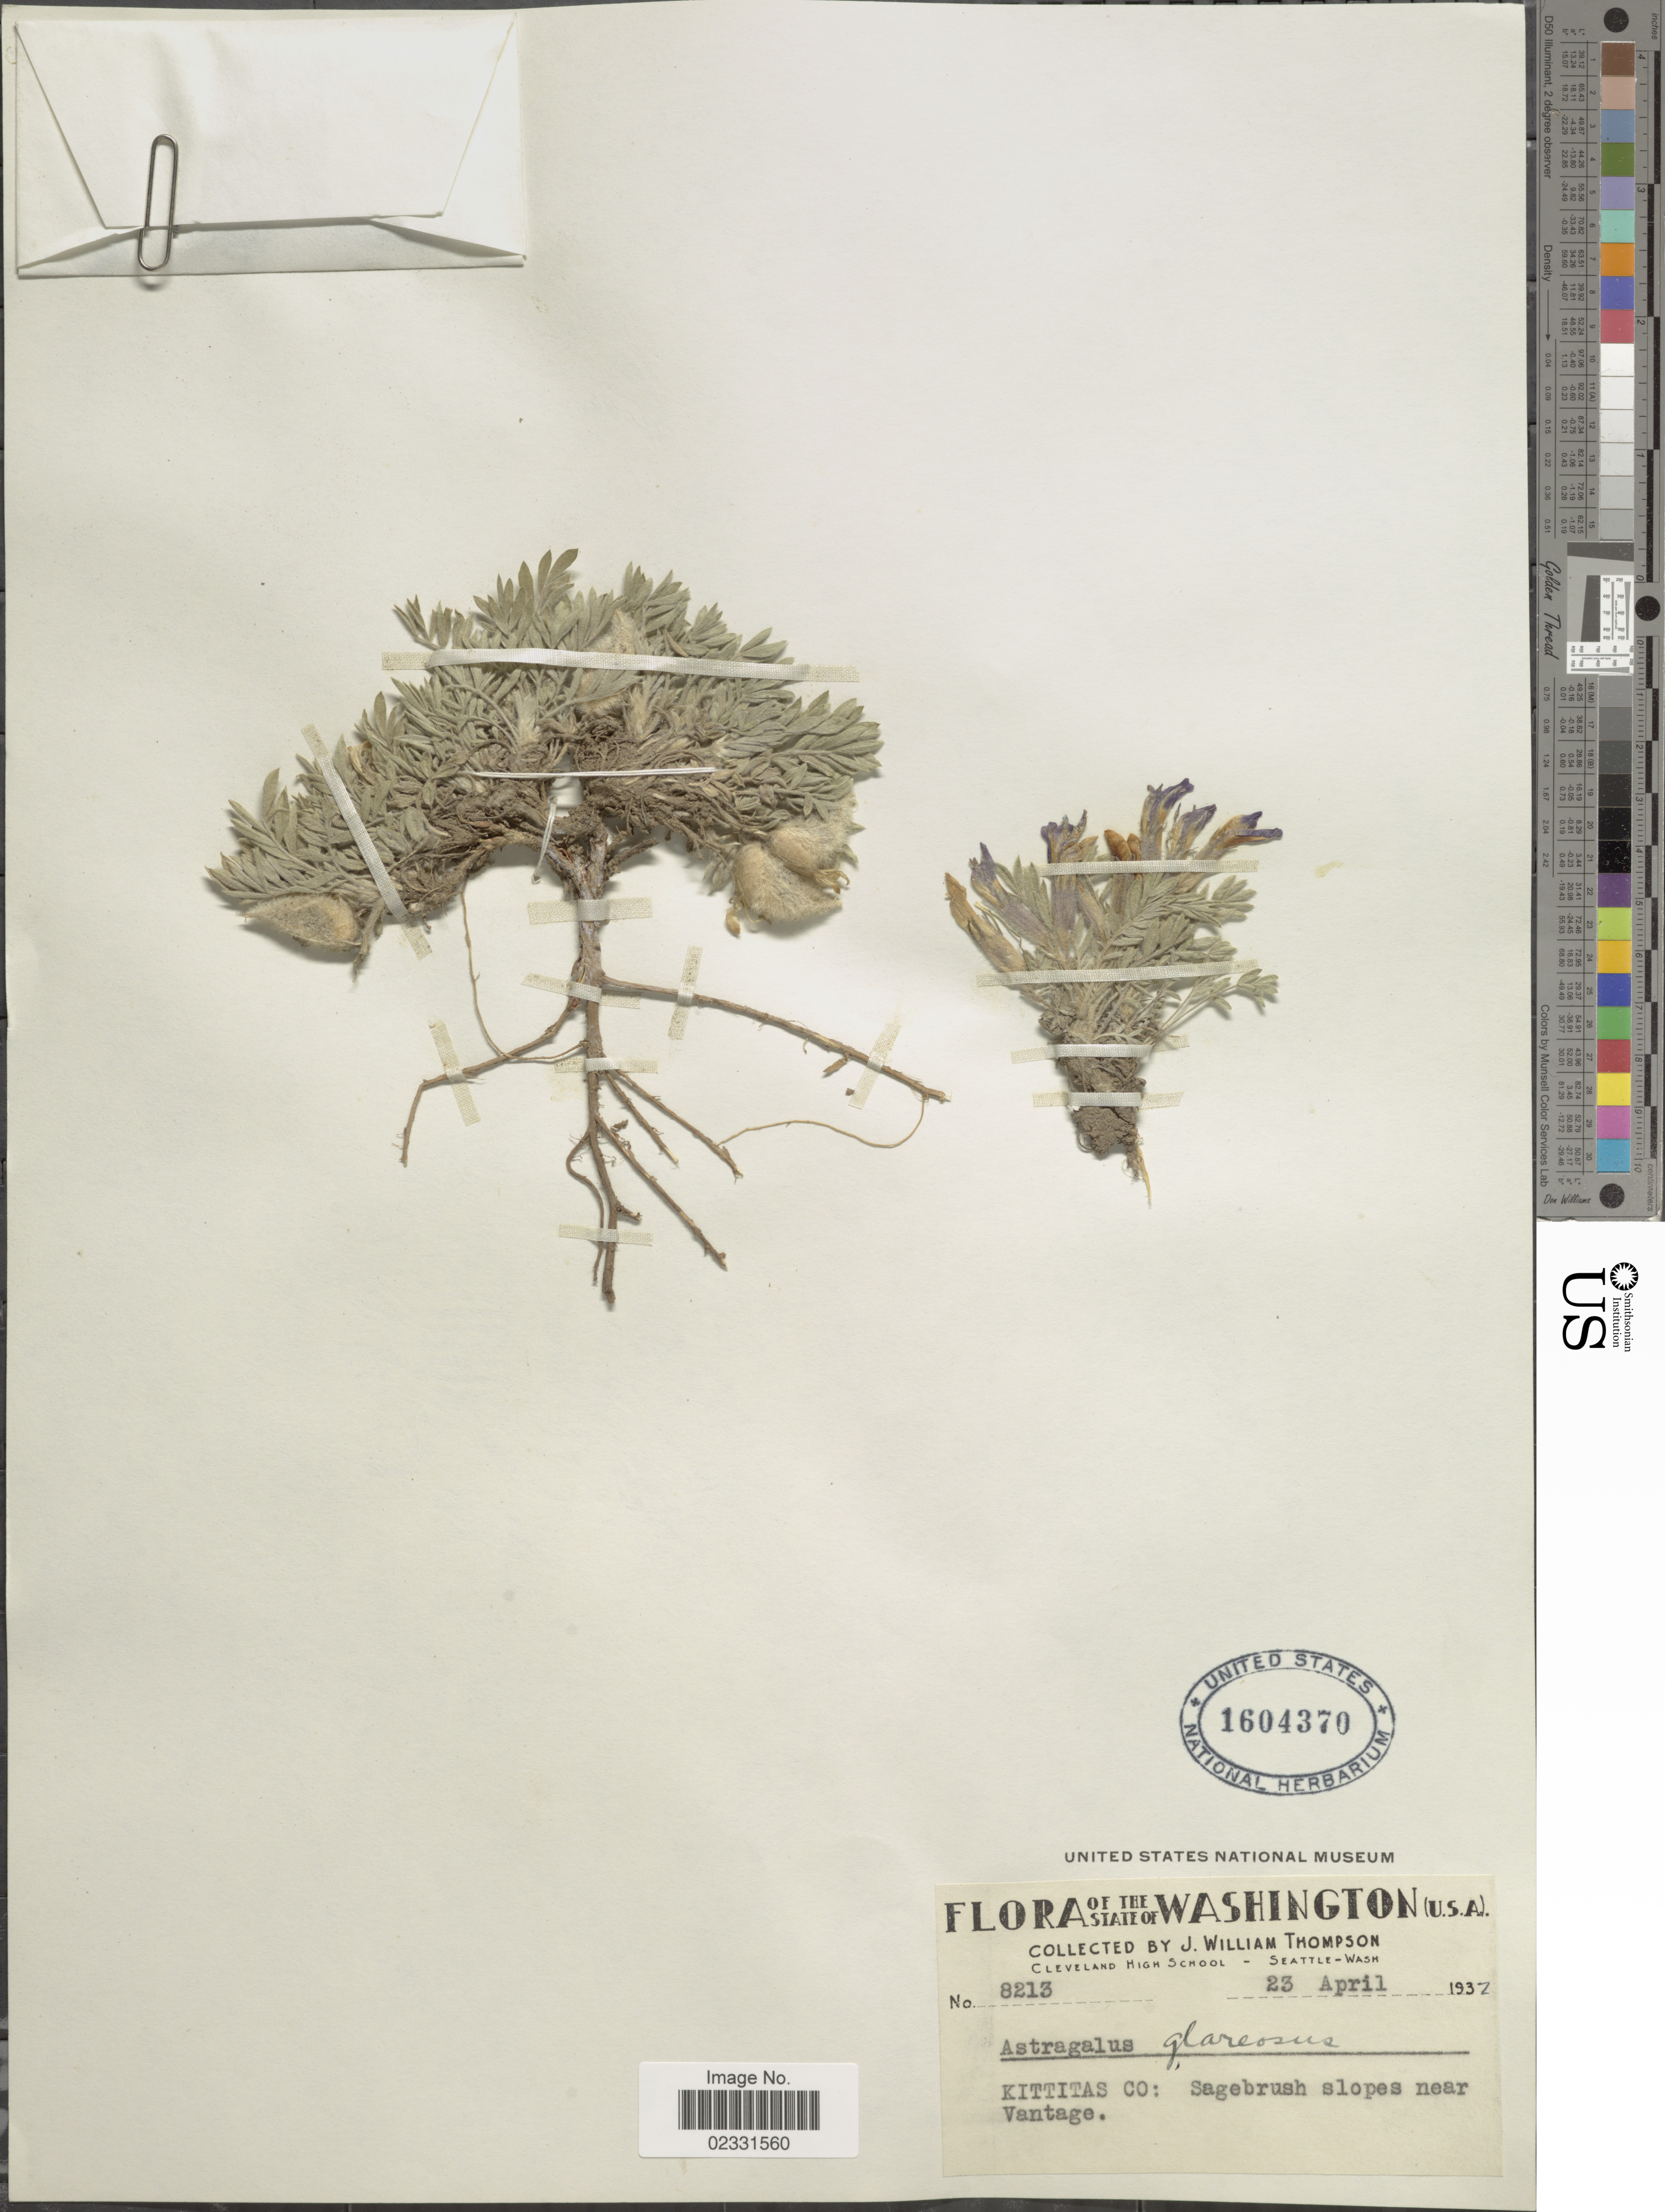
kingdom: Plantae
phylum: Tracheophyta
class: Magnoliopsida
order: Fabales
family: Fabaceae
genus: Astragalus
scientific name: Astragalus purshii var. glareosus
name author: (Douglas ex Hook.) Barneby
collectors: J. W. Thompson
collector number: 8213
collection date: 1932-04-23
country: United States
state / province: Washington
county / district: Kittitas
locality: The State of Washington, Kittitas Co: Sagebrush slopes near Vantage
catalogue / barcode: US 1604370